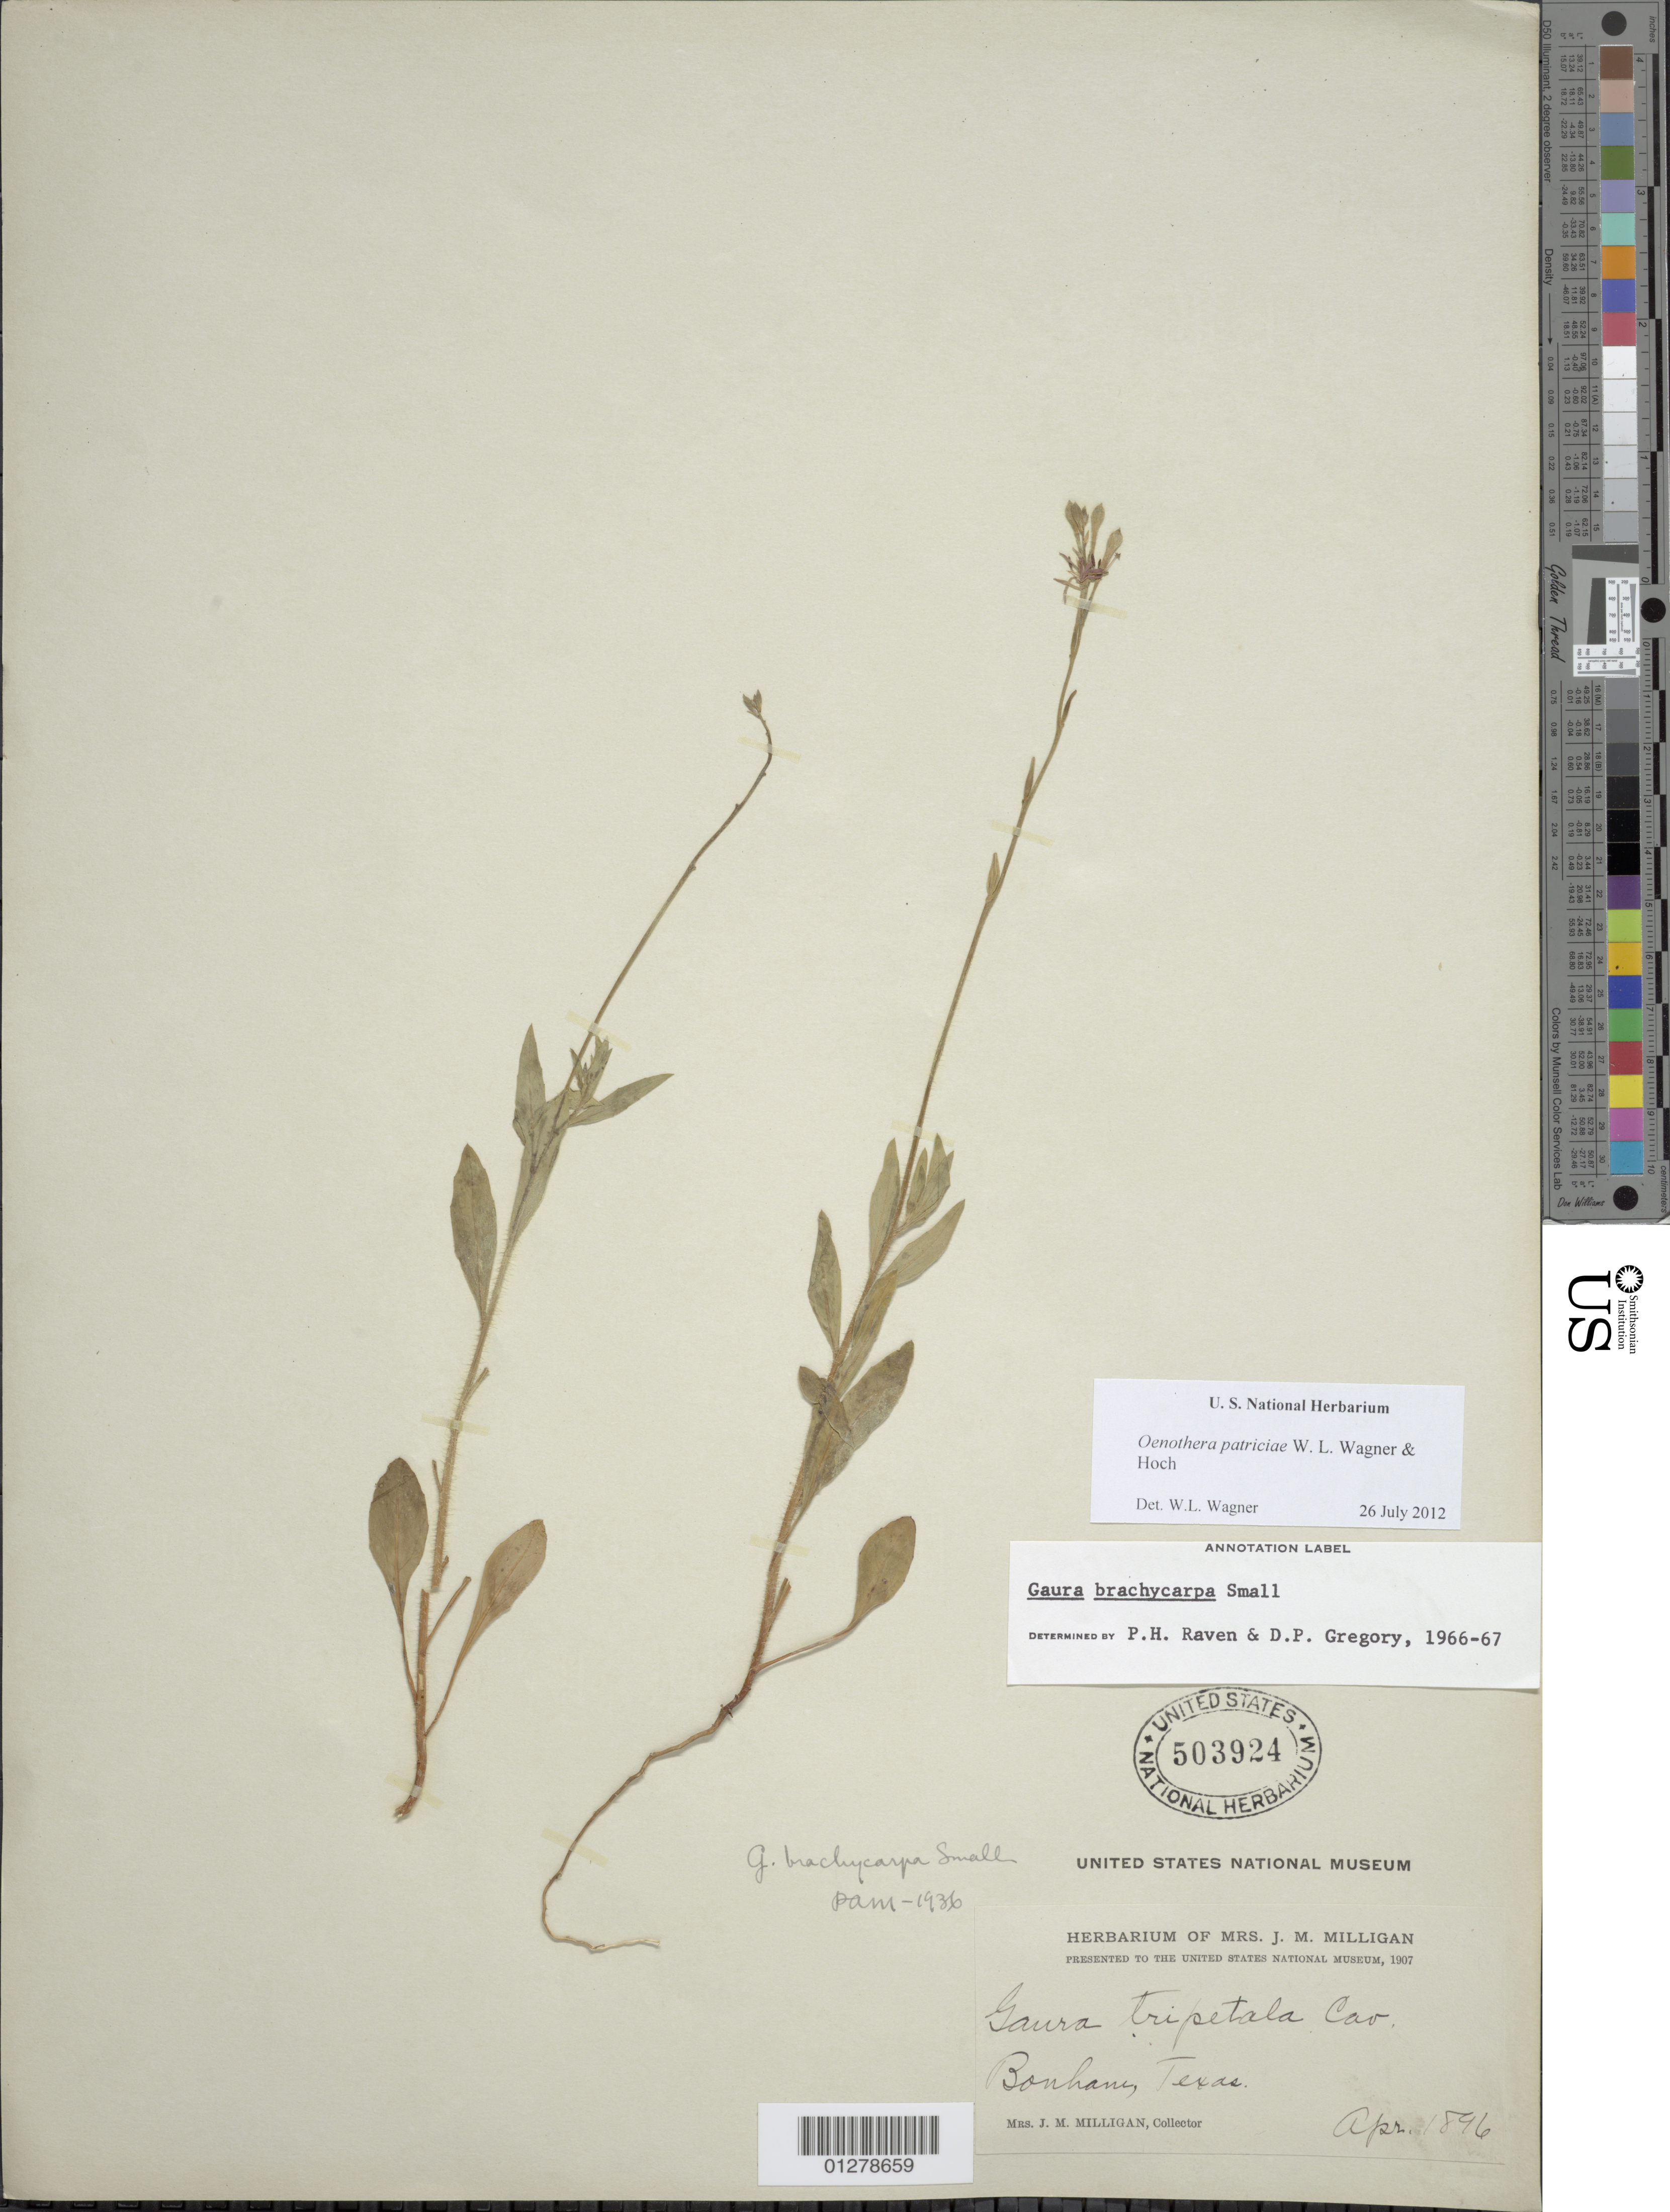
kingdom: Plantae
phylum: Tracheophyta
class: Magnoliopsida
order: Myrtales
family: Onagraceae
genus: Oenothera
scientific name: Oenothera patriciae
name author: W.L. Wagner & Hoch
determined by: Wagner, W. L., (BOT), Smithsonian Institution - National Museum of Natural History (UNITED STATES)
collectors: J. M. Milligan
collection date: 1896-04-14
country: United States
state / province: Texas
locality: Bonham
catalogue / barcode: US 503924